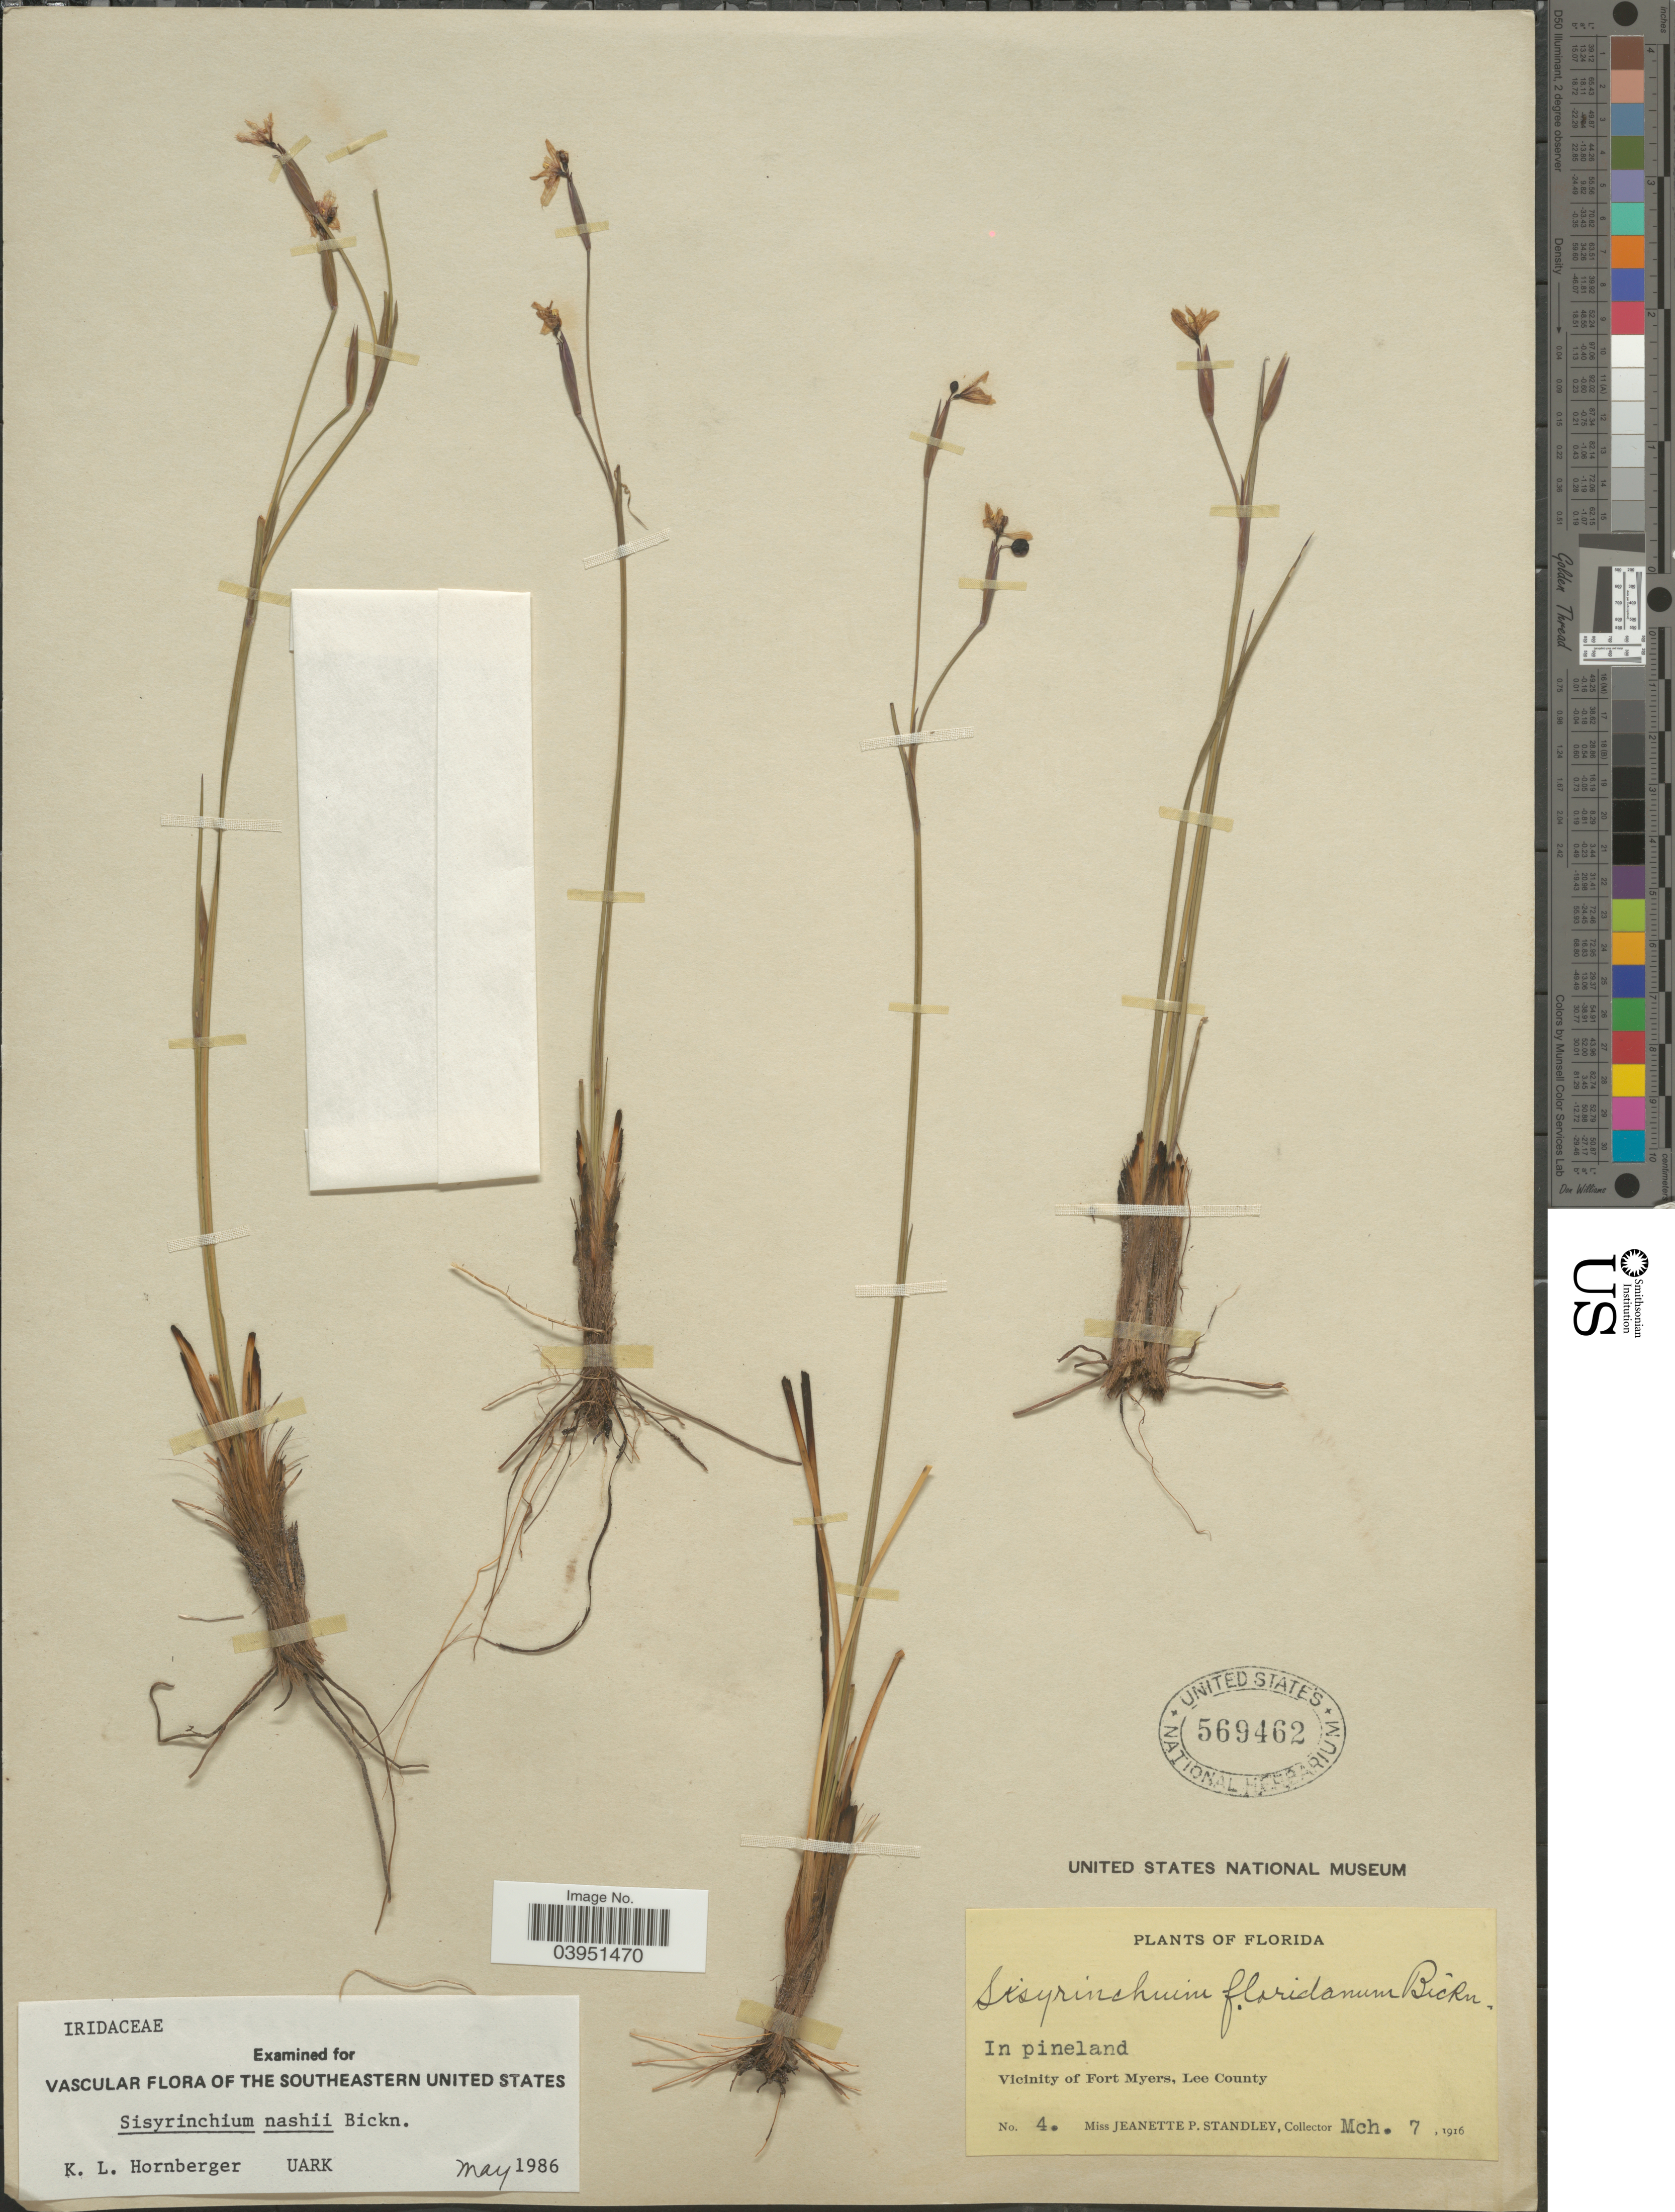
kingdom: Plantae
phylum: Tracheophyta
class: Liliopsida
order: Asparagales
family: Iridaceae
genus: Sisyrinchium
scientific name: Sisyrinchium nashii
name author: E.P. Bicknell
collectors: J. P. Standley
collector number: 4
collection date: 1916-03-07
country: United States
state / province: Florida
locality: Vicinity of Fort Myers, Lee County.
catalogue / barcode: US 569462